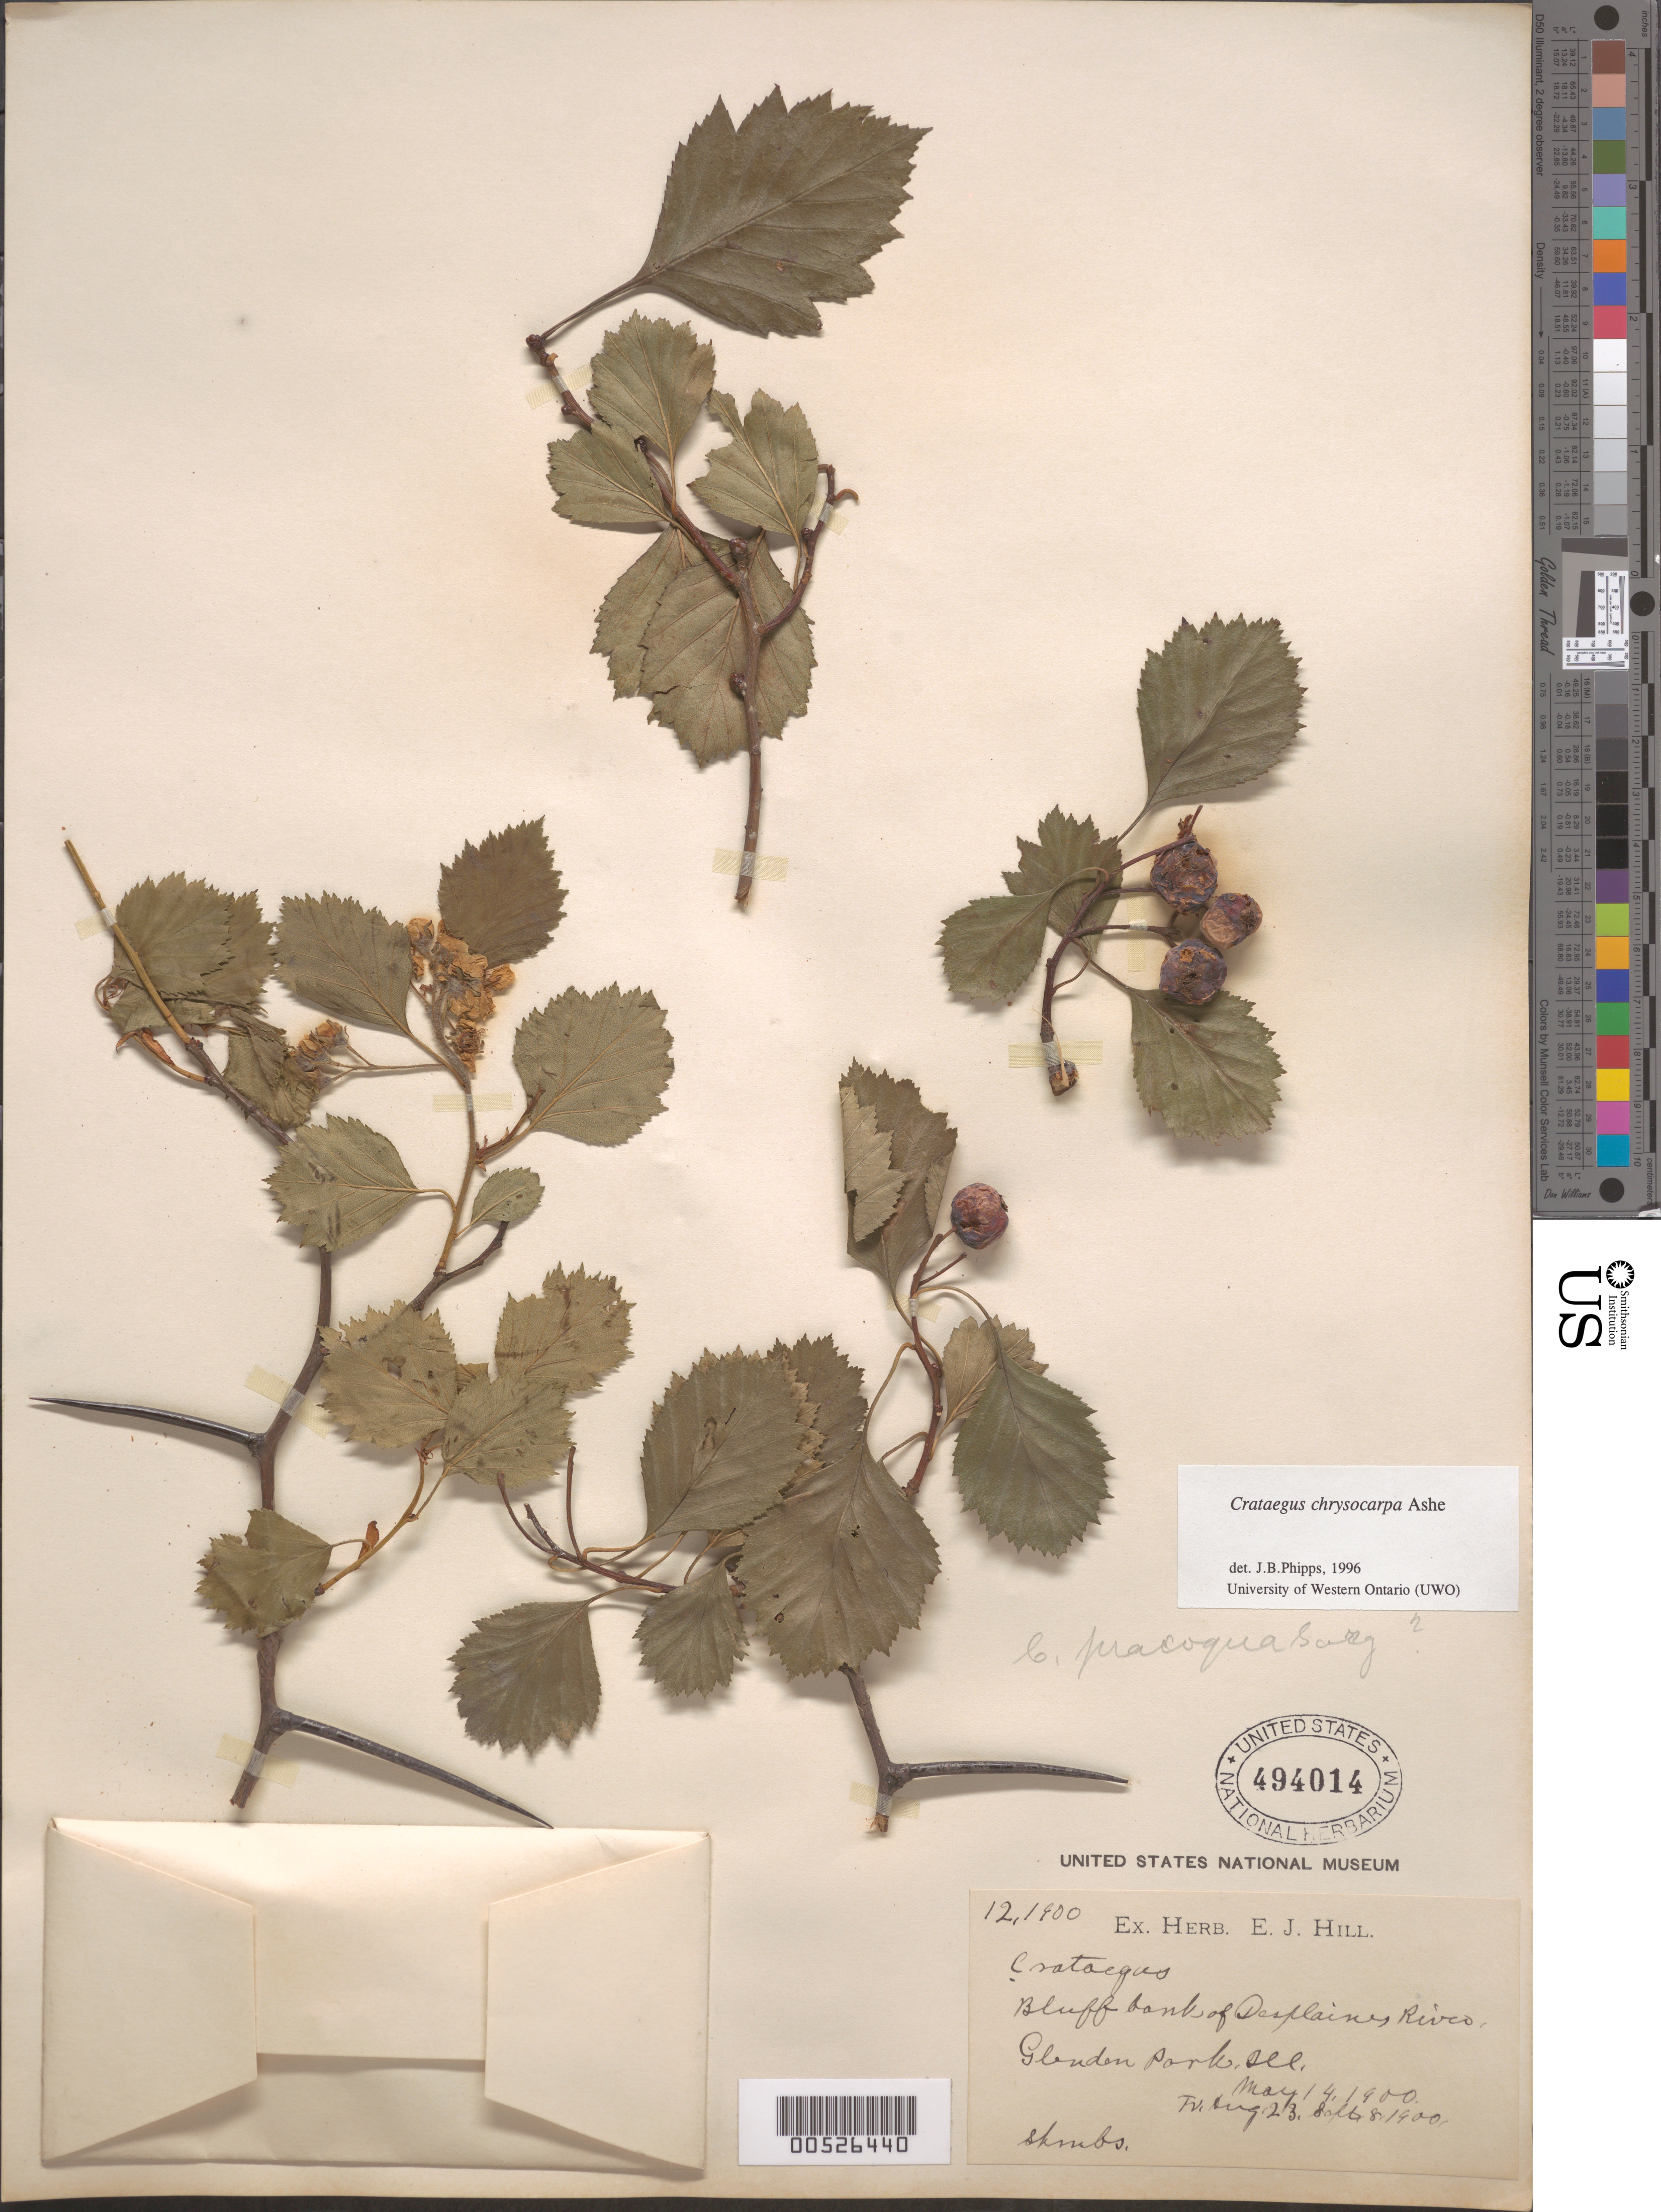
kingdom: Plantae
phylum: Tracheophyta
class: Magnoliopsida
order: Rosales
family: Rosaceae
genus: Crataegus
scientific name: Crataegus chrysocarpa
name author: Ashe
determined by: Phipps, James B., (UWO), University of Western Ontario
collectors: ex herb. E.J. Hill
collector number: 12.1900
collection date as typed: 14 May 1900 and 23 Aug 1900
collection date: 1900-05-14,1900-08-23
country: United States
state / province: Illinois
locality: Glenden Park, bank of Desplaines River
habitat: Bluff banks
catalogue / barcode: US 494014